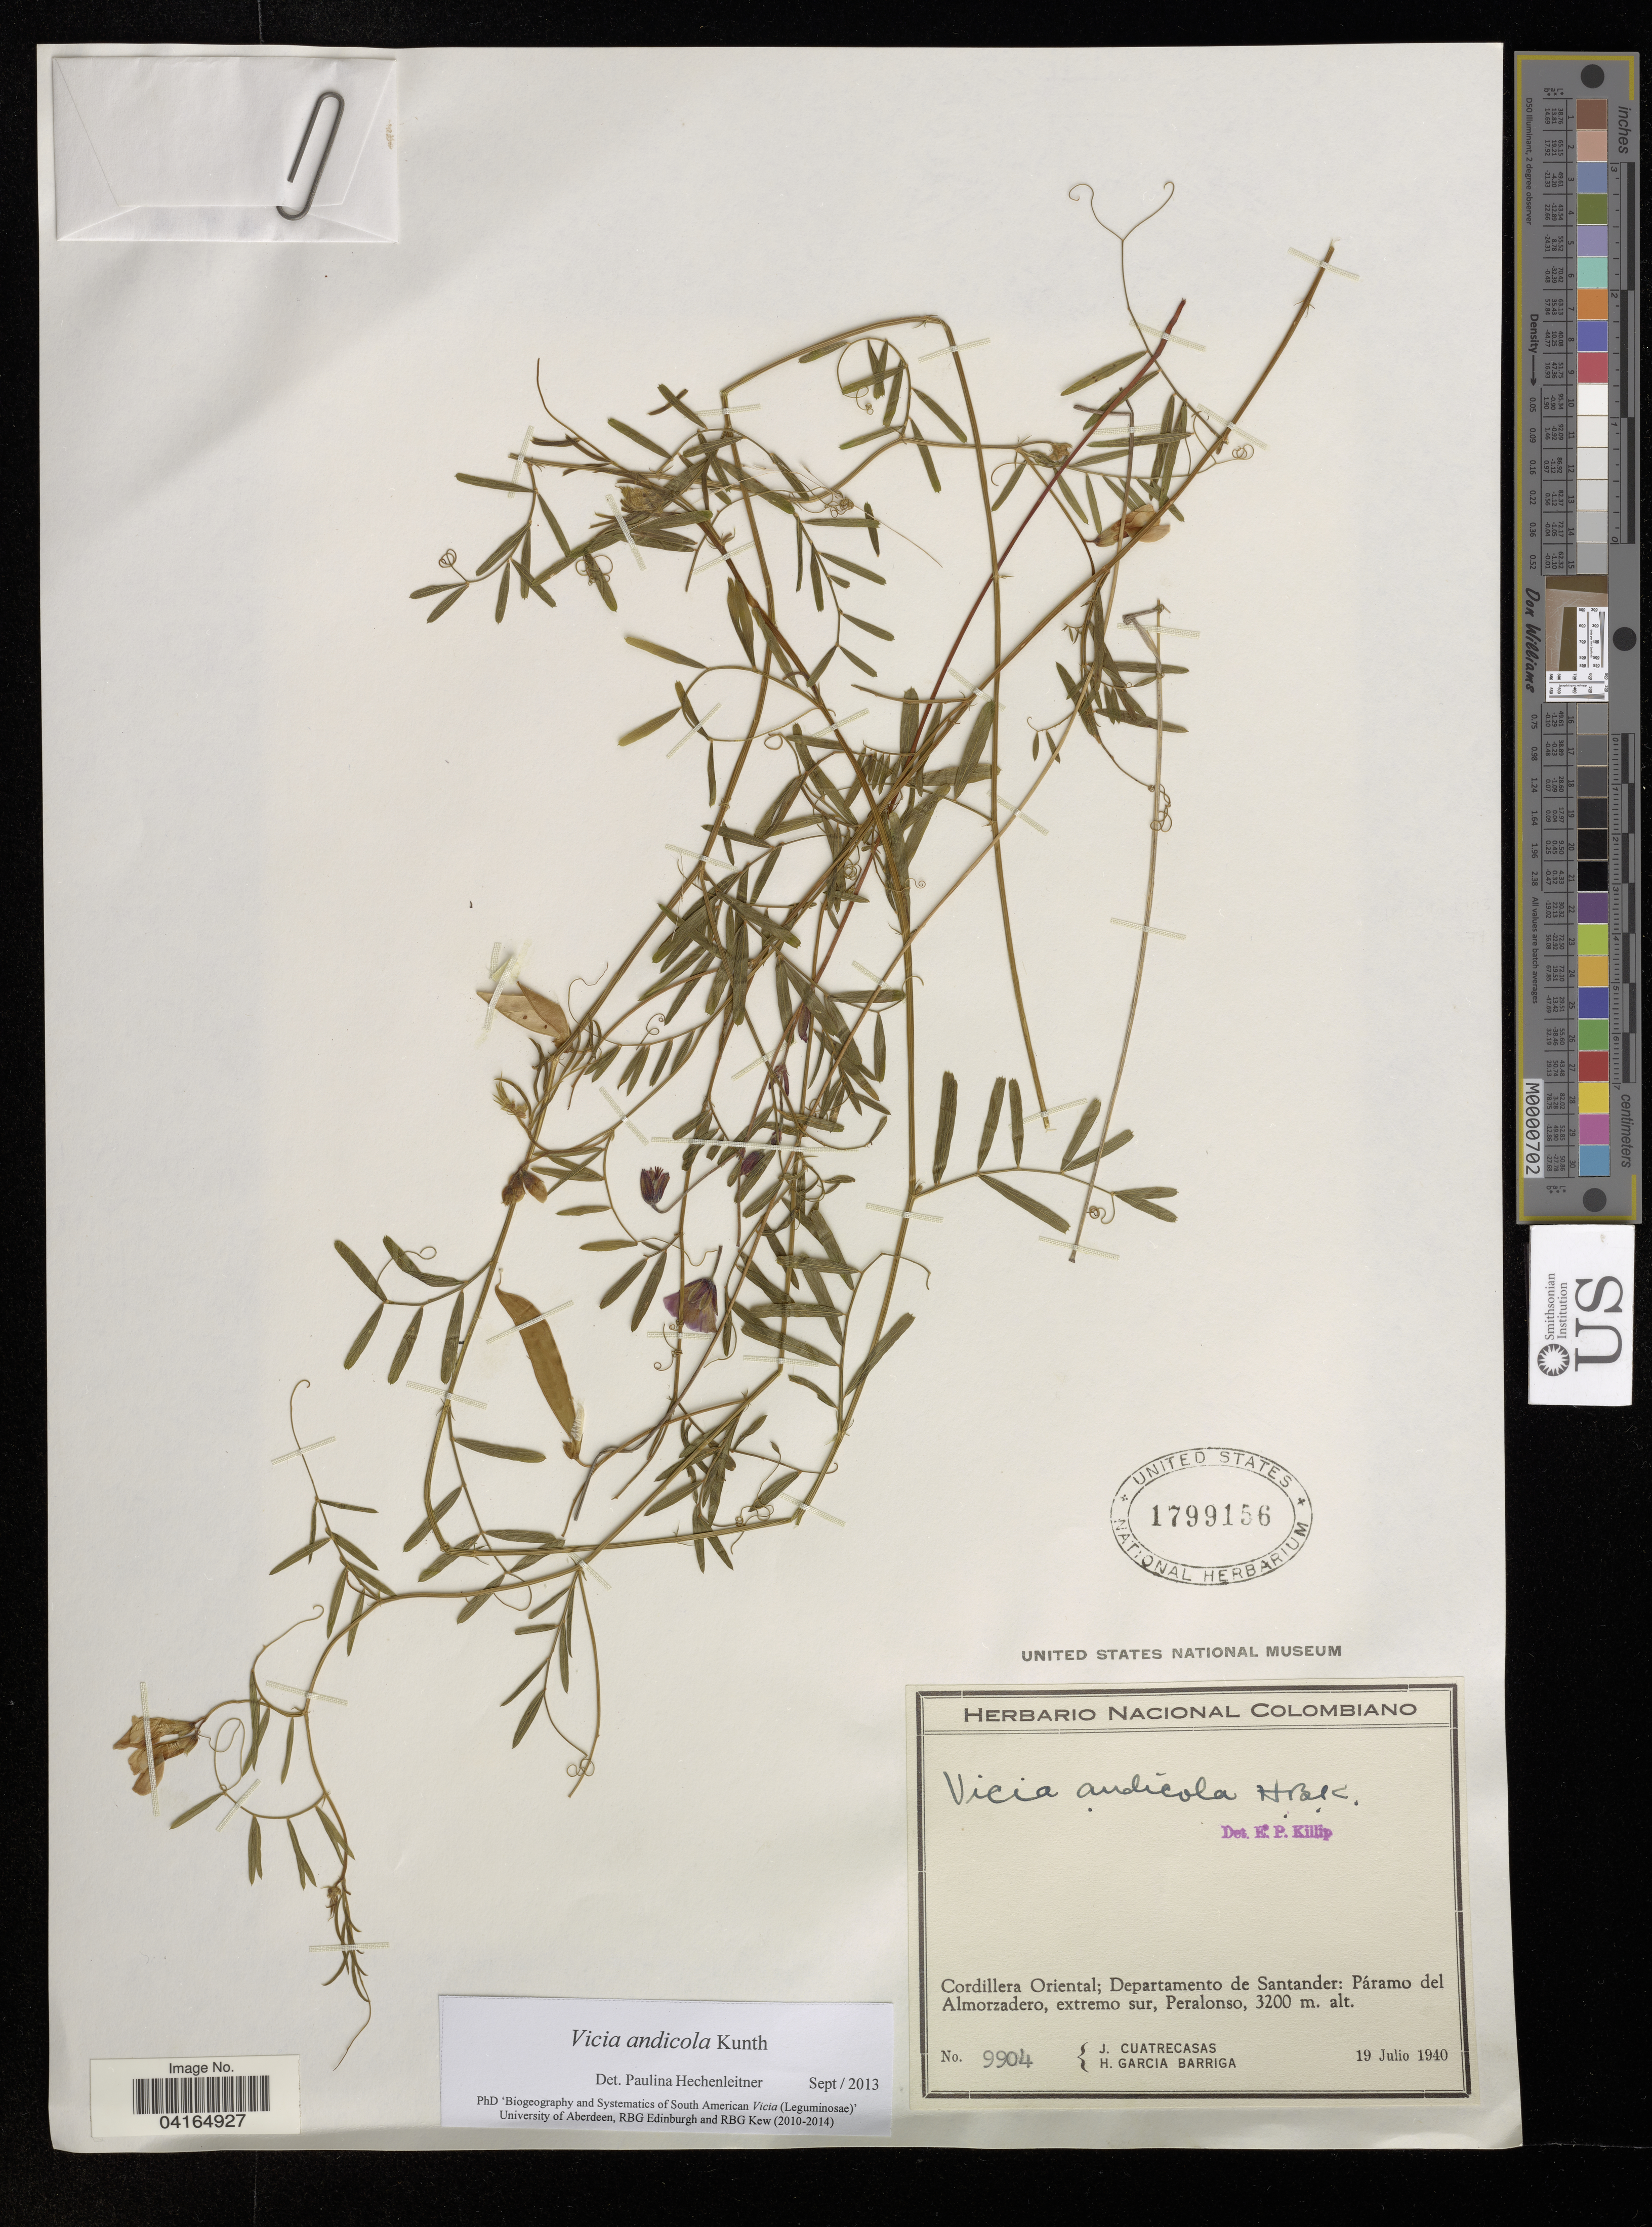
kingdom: Plantae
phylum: Tracheophyta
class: Magnoliopsida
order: Fabales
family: Fabaceae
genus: Vicia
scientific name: Vicia andicola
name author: Kunth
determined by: Hechenleitner, Paulina, RBG Edinburgh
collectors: J. Cuatrecasas & H. García Barriga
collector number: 9904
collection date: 1940-07-19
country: Colombia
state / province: Santander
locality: Páramo dle Almorzadero, extremo sur, Peralonso.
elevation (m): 3200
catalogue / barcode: US 1799156